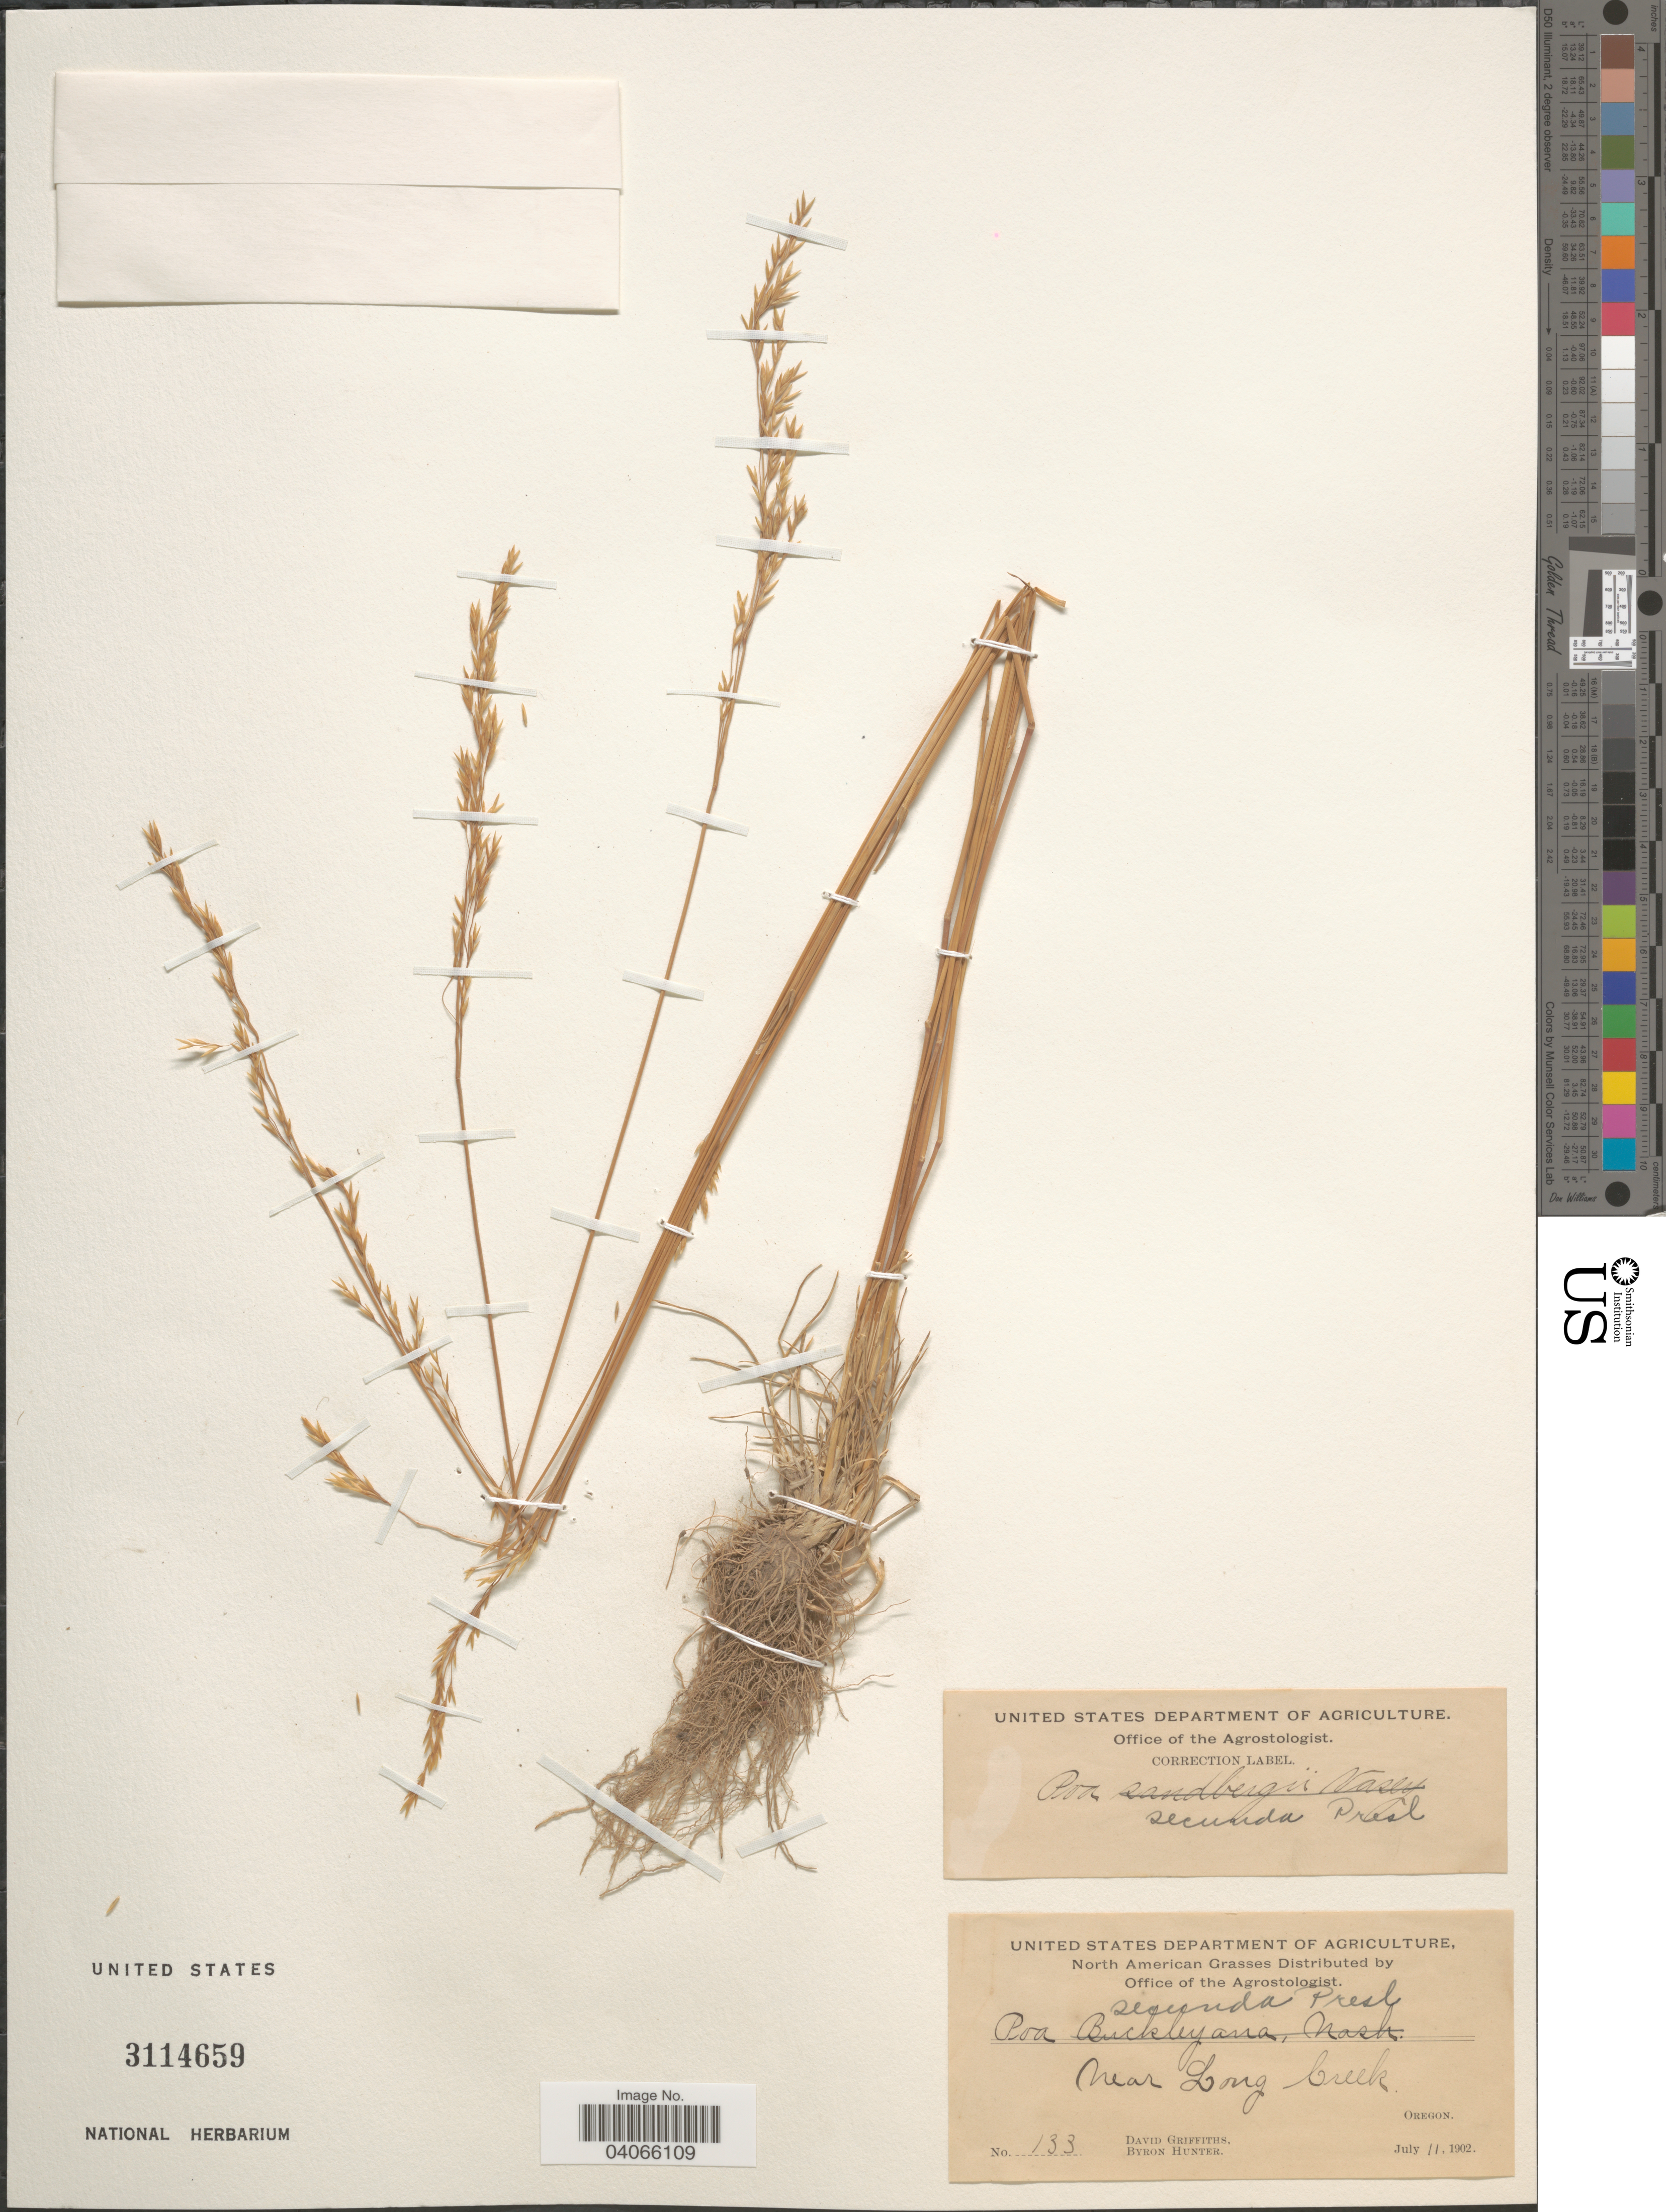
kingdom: Plantae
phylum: Tracheophyta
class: Liliopsida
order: Poales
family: Poaceae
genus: Poa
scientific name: Poa secunda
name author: J. Presl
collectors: D. Griffiths & B. Hunter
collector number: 133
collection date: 1902-07-11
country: United States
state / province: Oregon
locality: Near Long Creek.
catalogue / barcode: US 3114659